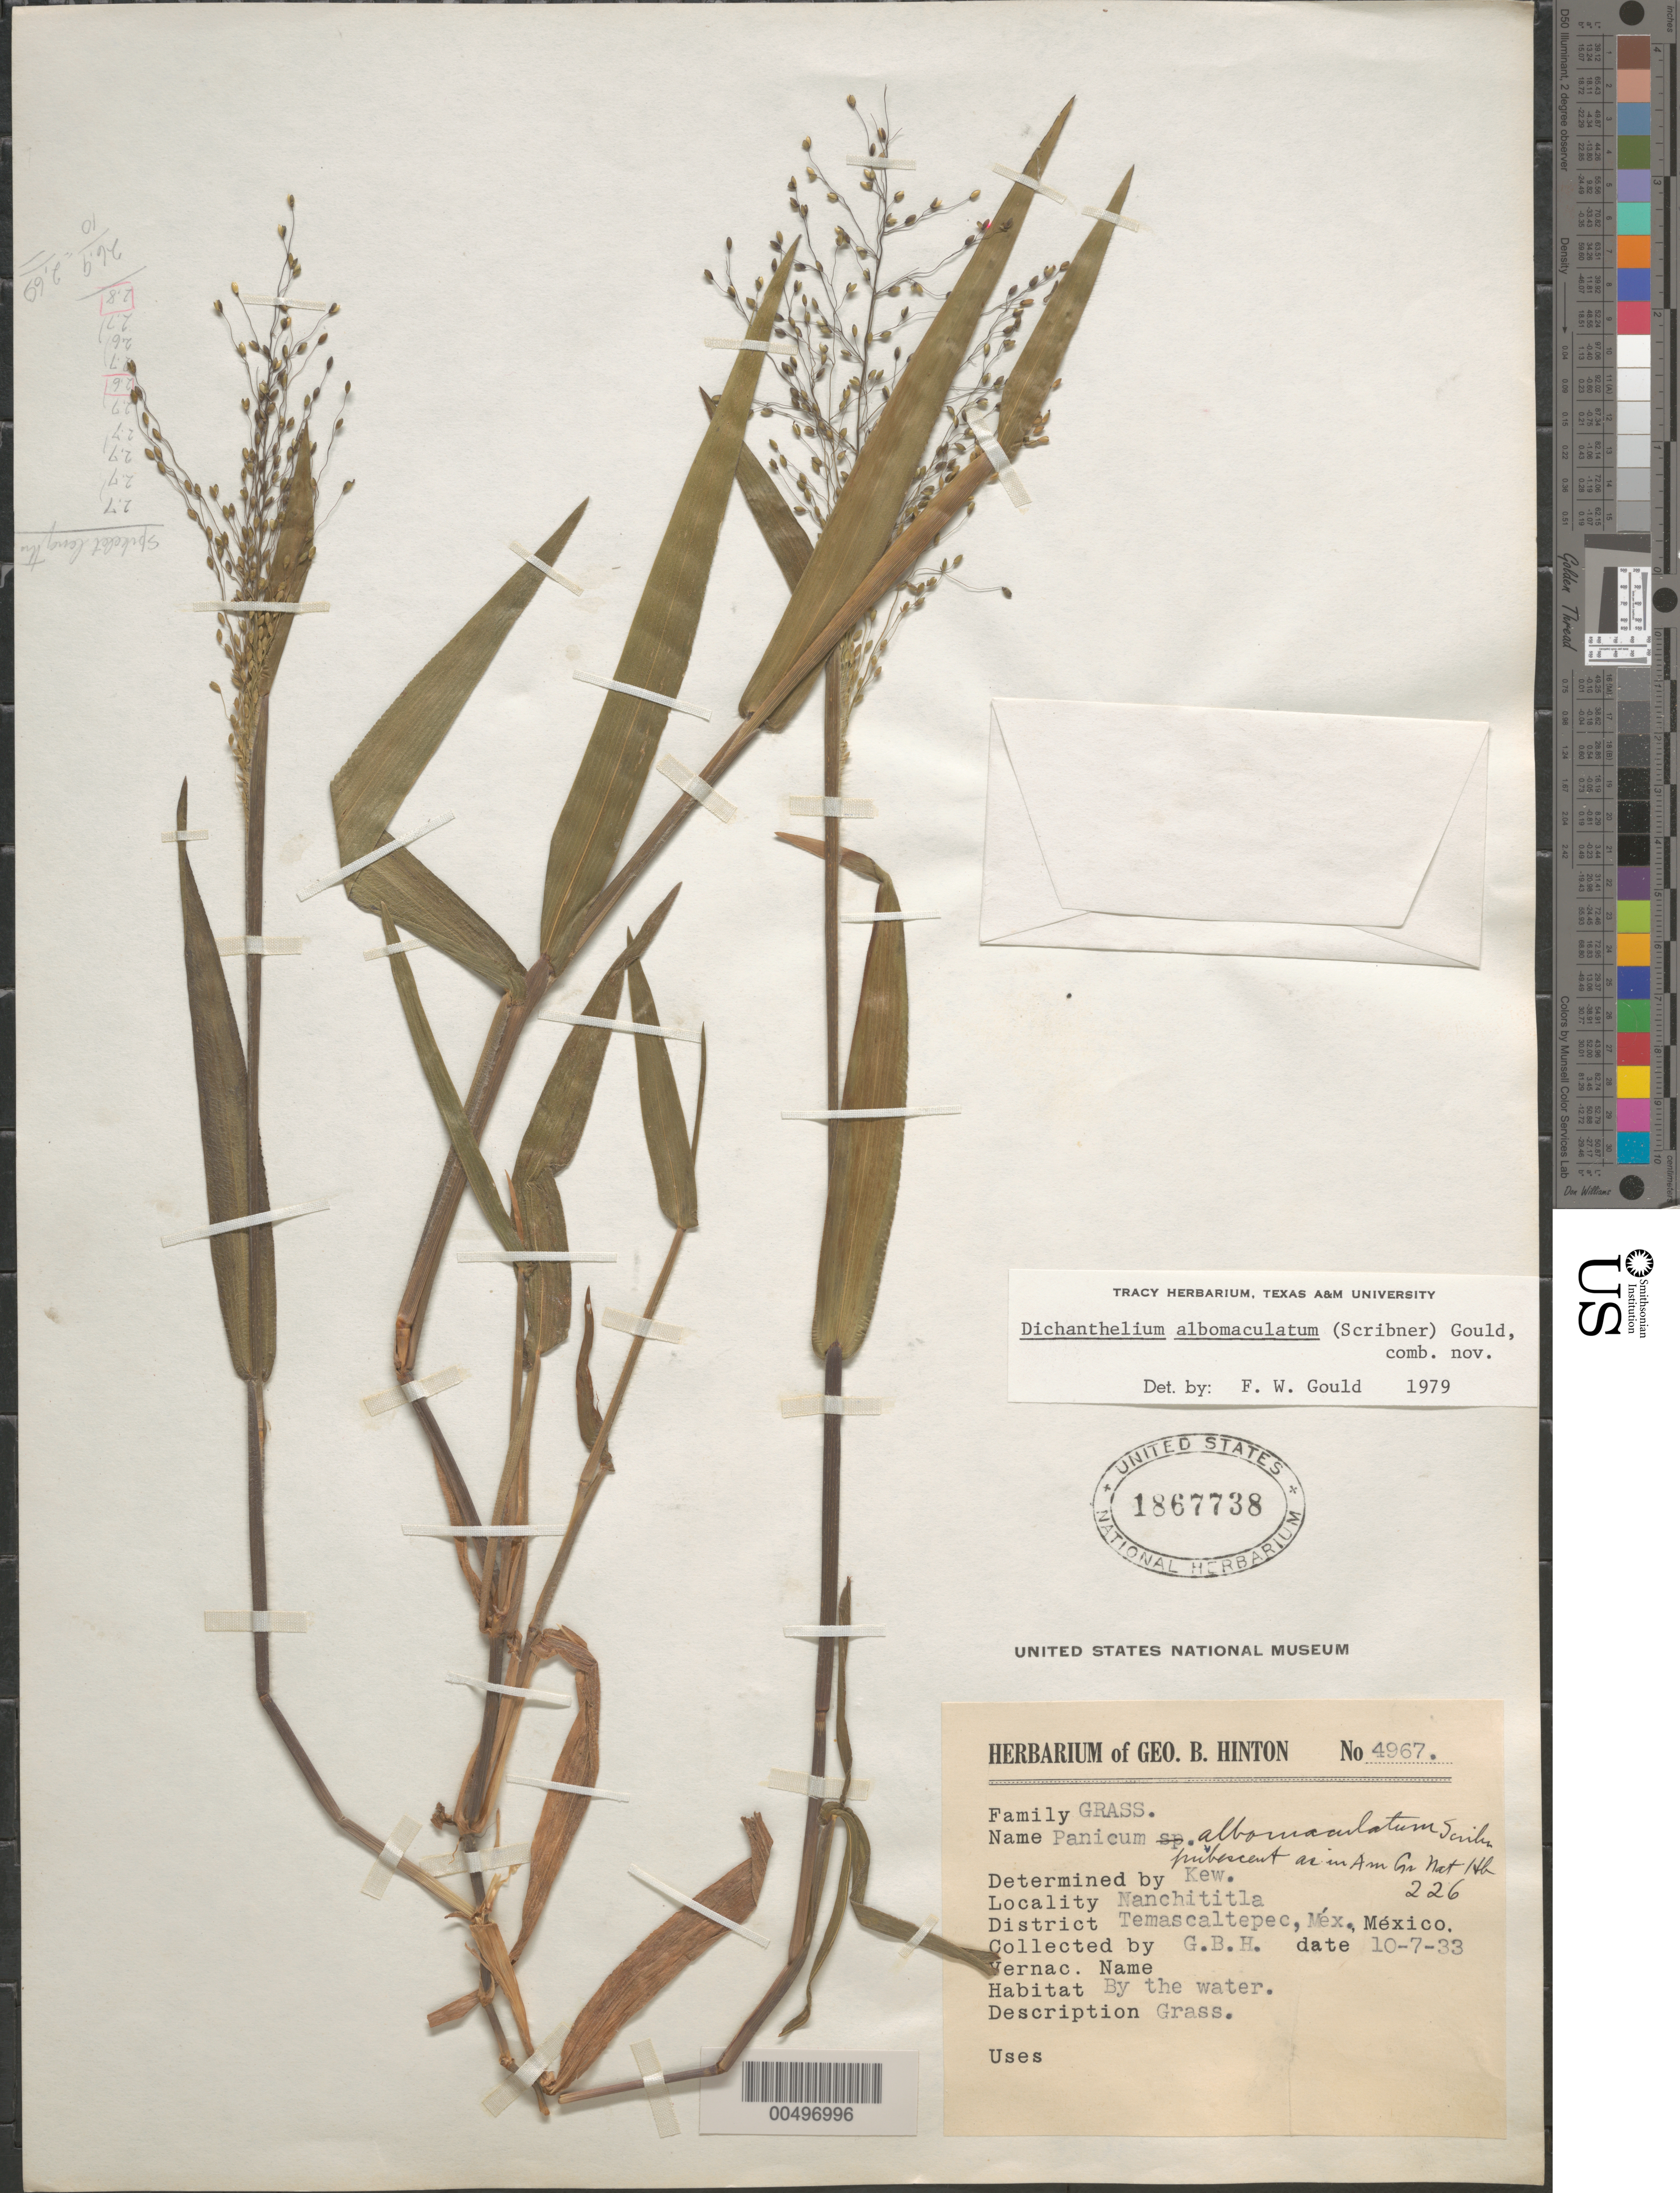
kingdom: Plantae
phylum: Tracheophyta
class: Liliopsida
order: Poales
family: Poaceae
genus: Dichanthelium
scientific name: Dichanthelium albomaculatum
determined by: Gould, F. W.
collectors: G. B. Hinton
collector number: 4967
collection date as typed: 10 Jul 1933 or 7 Oct 1933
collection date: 1933-07-10 or 1933-10-07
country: Mexico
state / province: México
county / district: Temascaltepec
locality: Nanchititla, Dist: Temascaltepec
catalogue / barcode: US 1867738